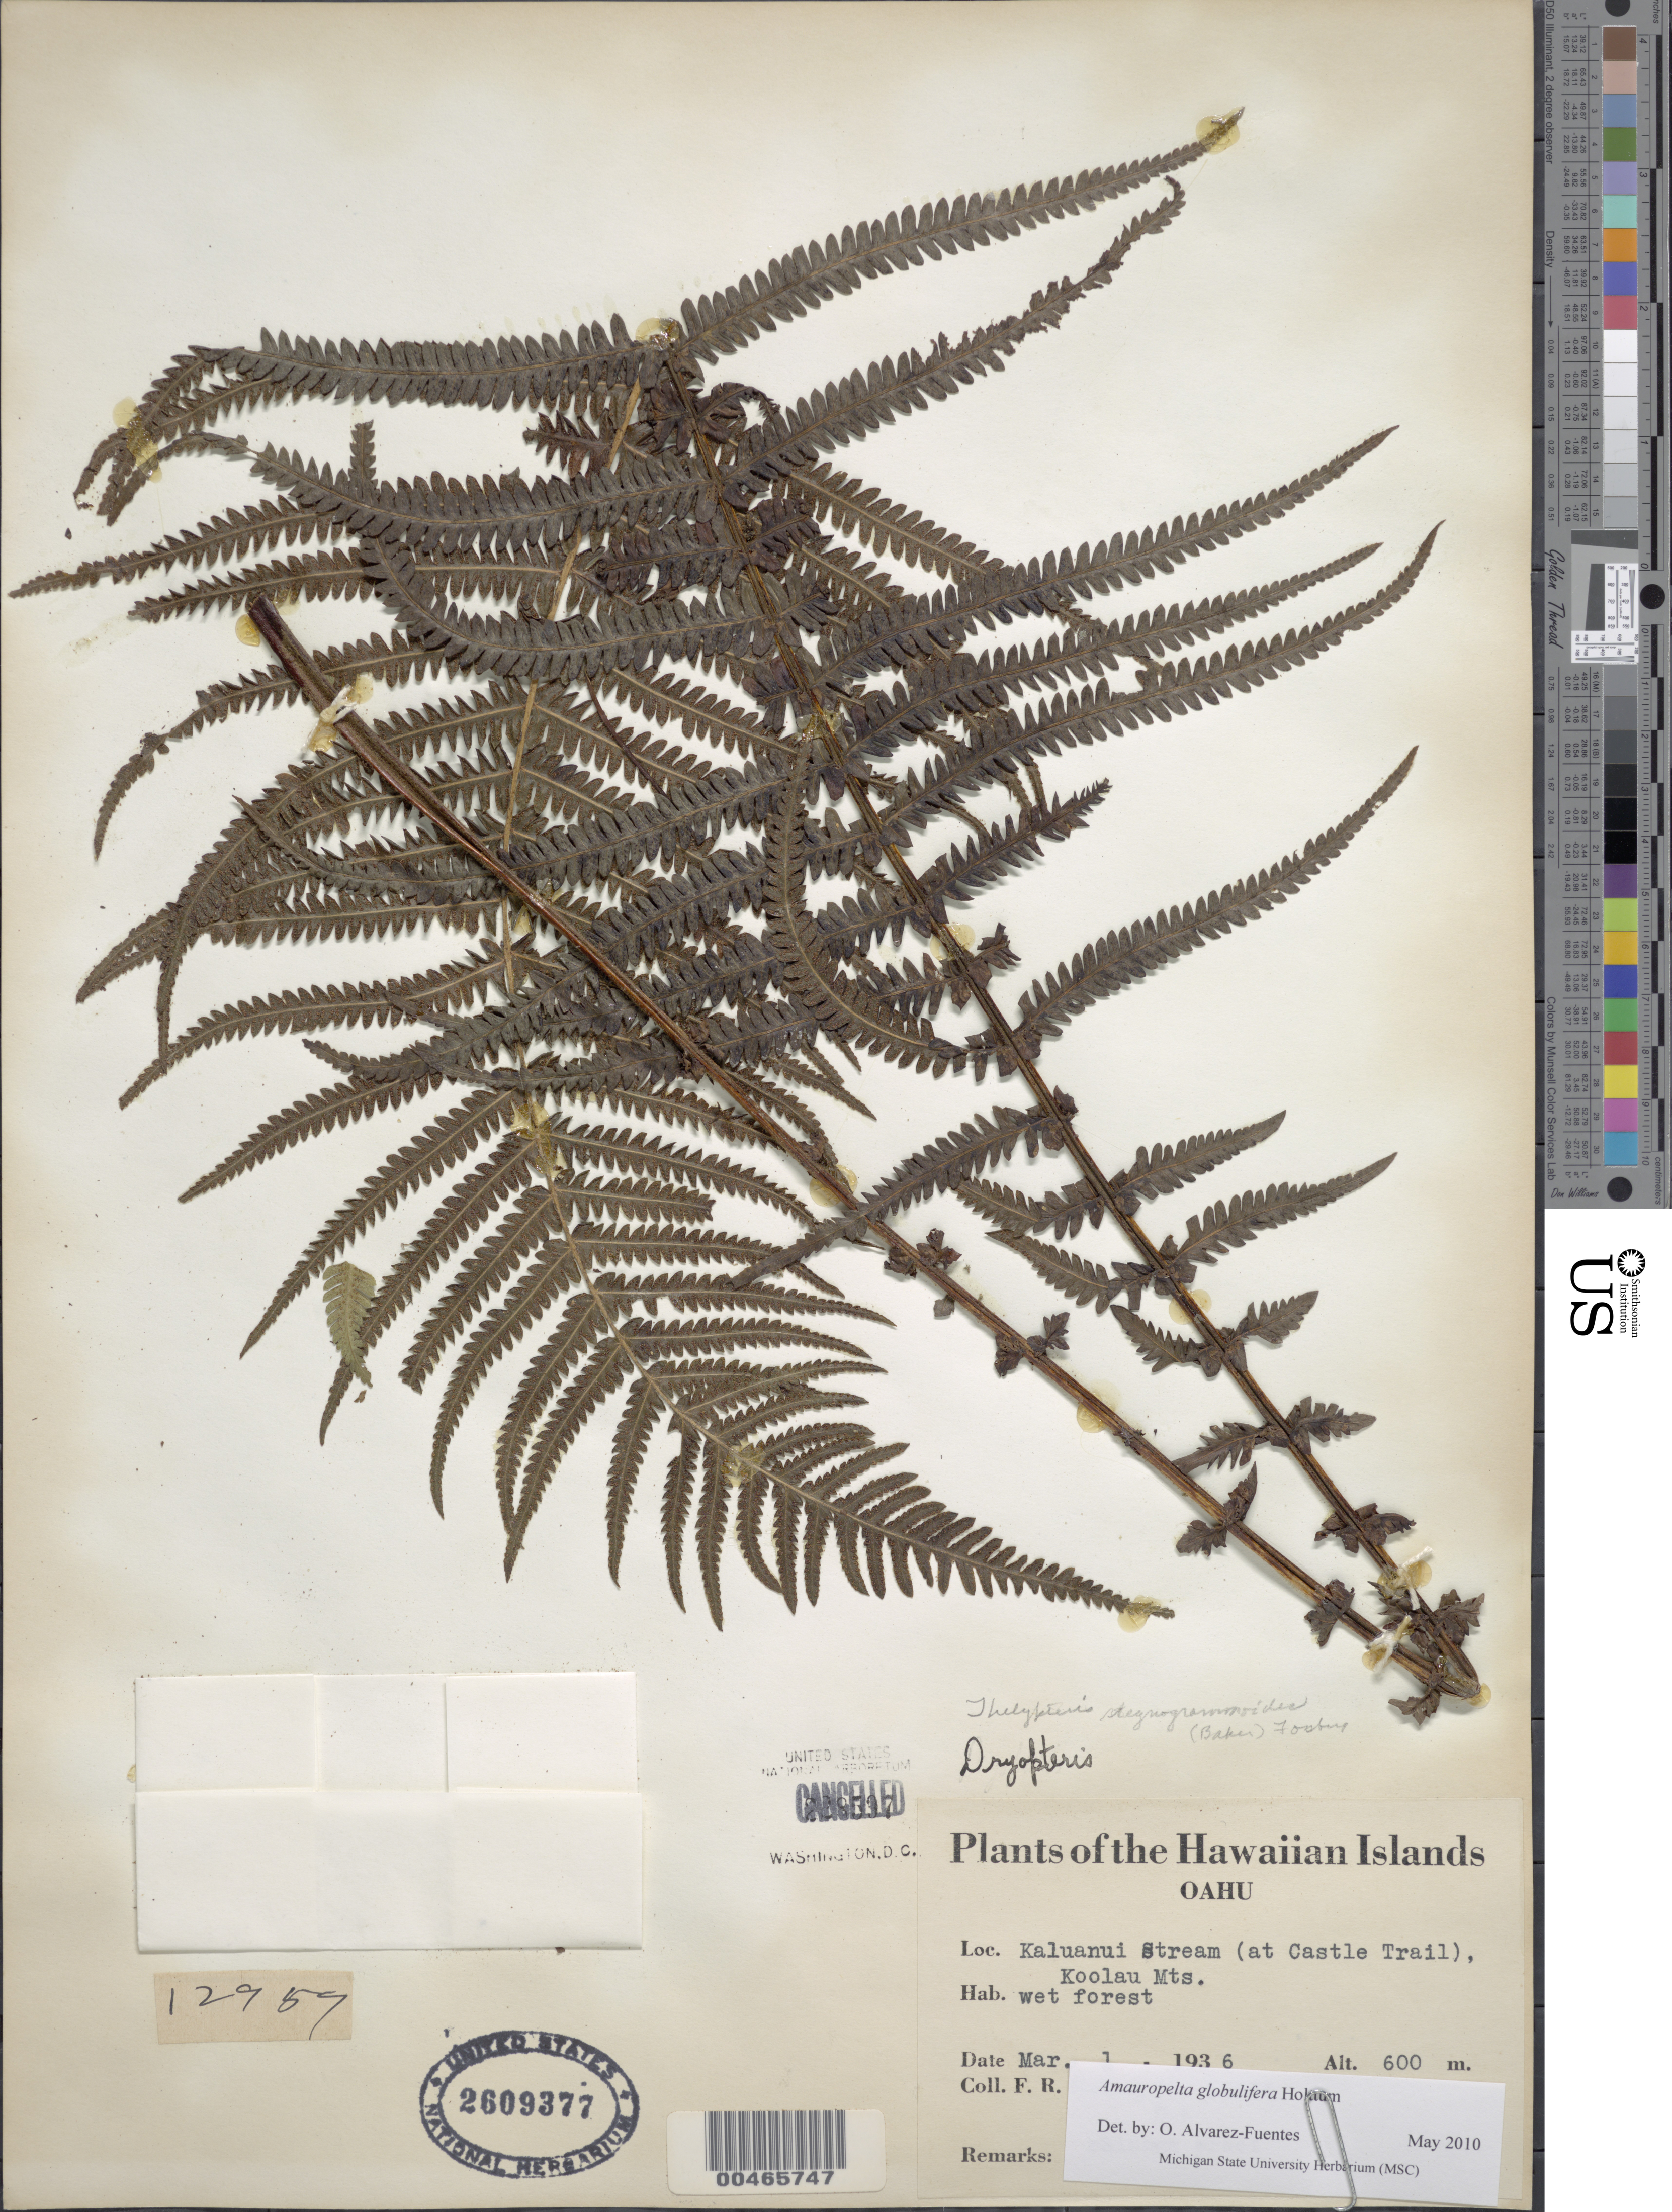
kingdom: Plantae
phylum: Tracheophyta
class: Polypodiopsida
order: Polypodiales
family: Thelypteridaceae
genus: Amauropelta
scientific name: Amauropelta globulifera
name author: (Brack.) Holttum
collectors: F. R. Fosberg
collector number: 12959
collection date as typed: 1 Mar 1936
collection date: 1936-03-01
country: United States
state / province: Hawaii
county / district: Honolulu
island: Oahu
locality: Kaluanui Stream (at Castle Trail), Koolau Mts.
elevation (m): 600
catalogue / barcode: US 2609377